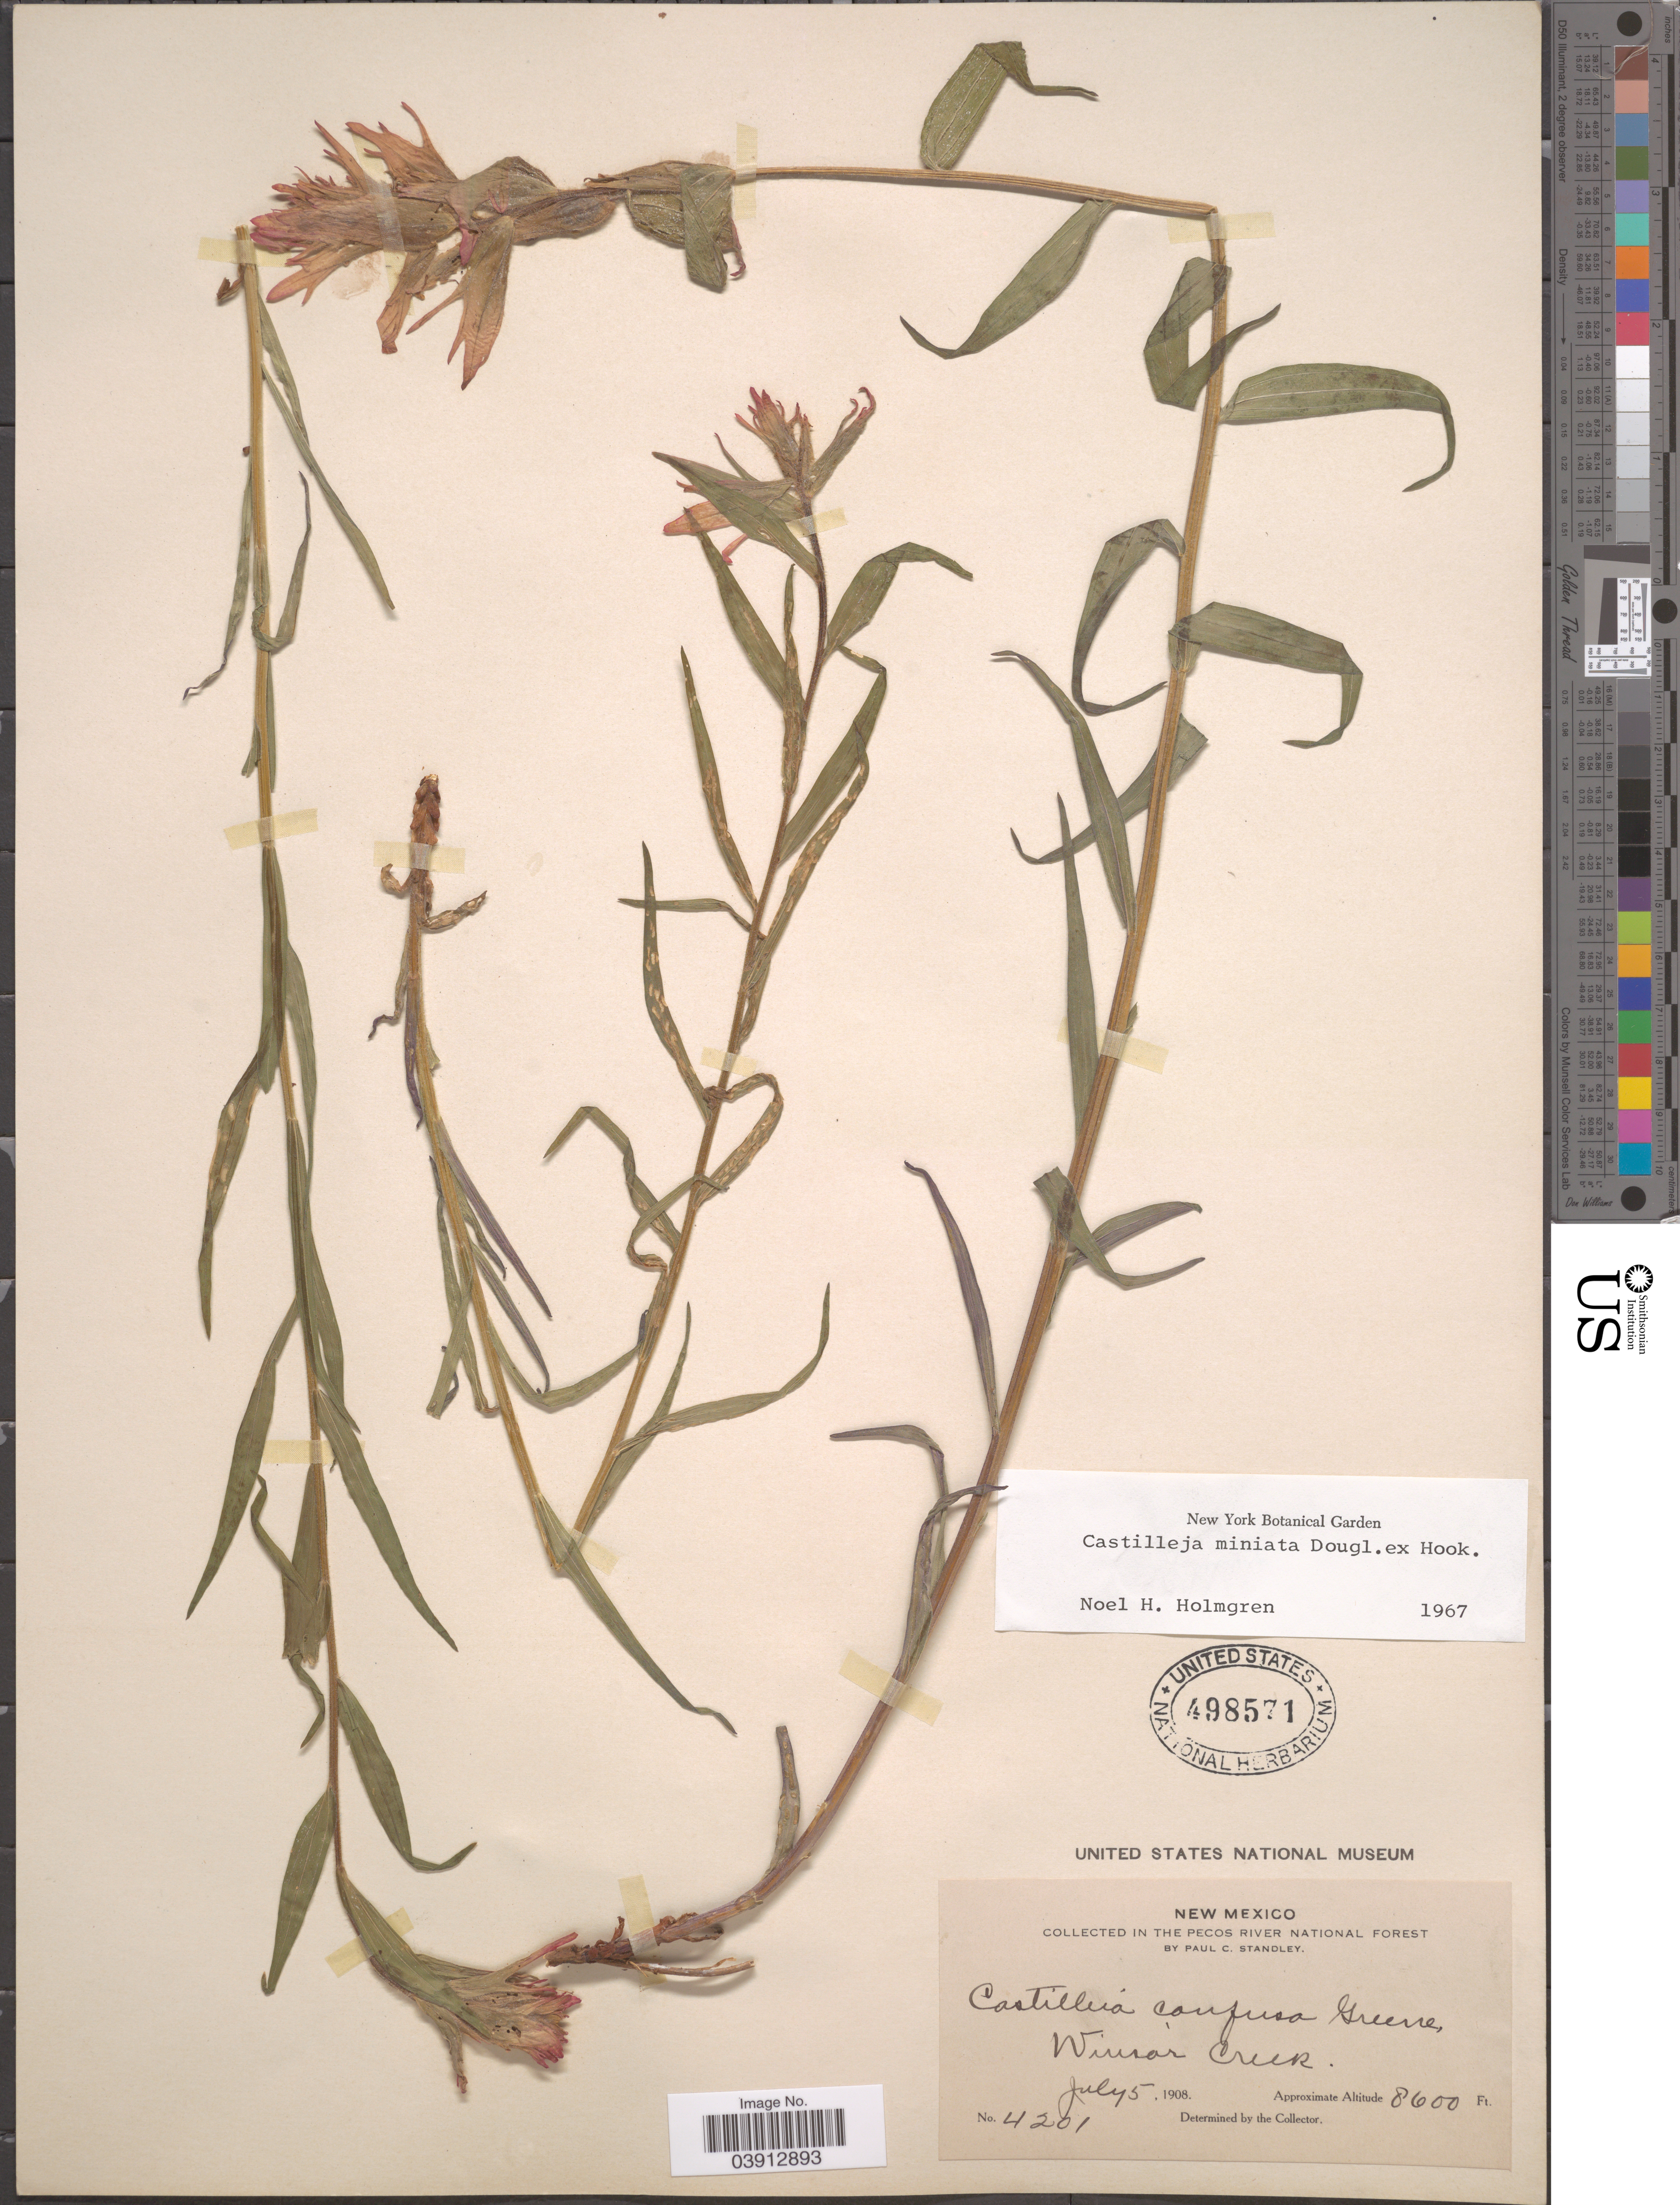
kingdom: Plantae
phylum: Tracheophyta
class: Magnoliopsida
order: Lamiales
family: Orobanchaceae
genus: Castilleja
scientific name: Castilleja miniata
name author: Douglas ex Hook.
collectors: P. C. Standley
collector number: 4201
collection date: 1908-07-05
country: United States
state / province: New Mexico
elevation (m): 2621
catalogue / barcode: US 498571